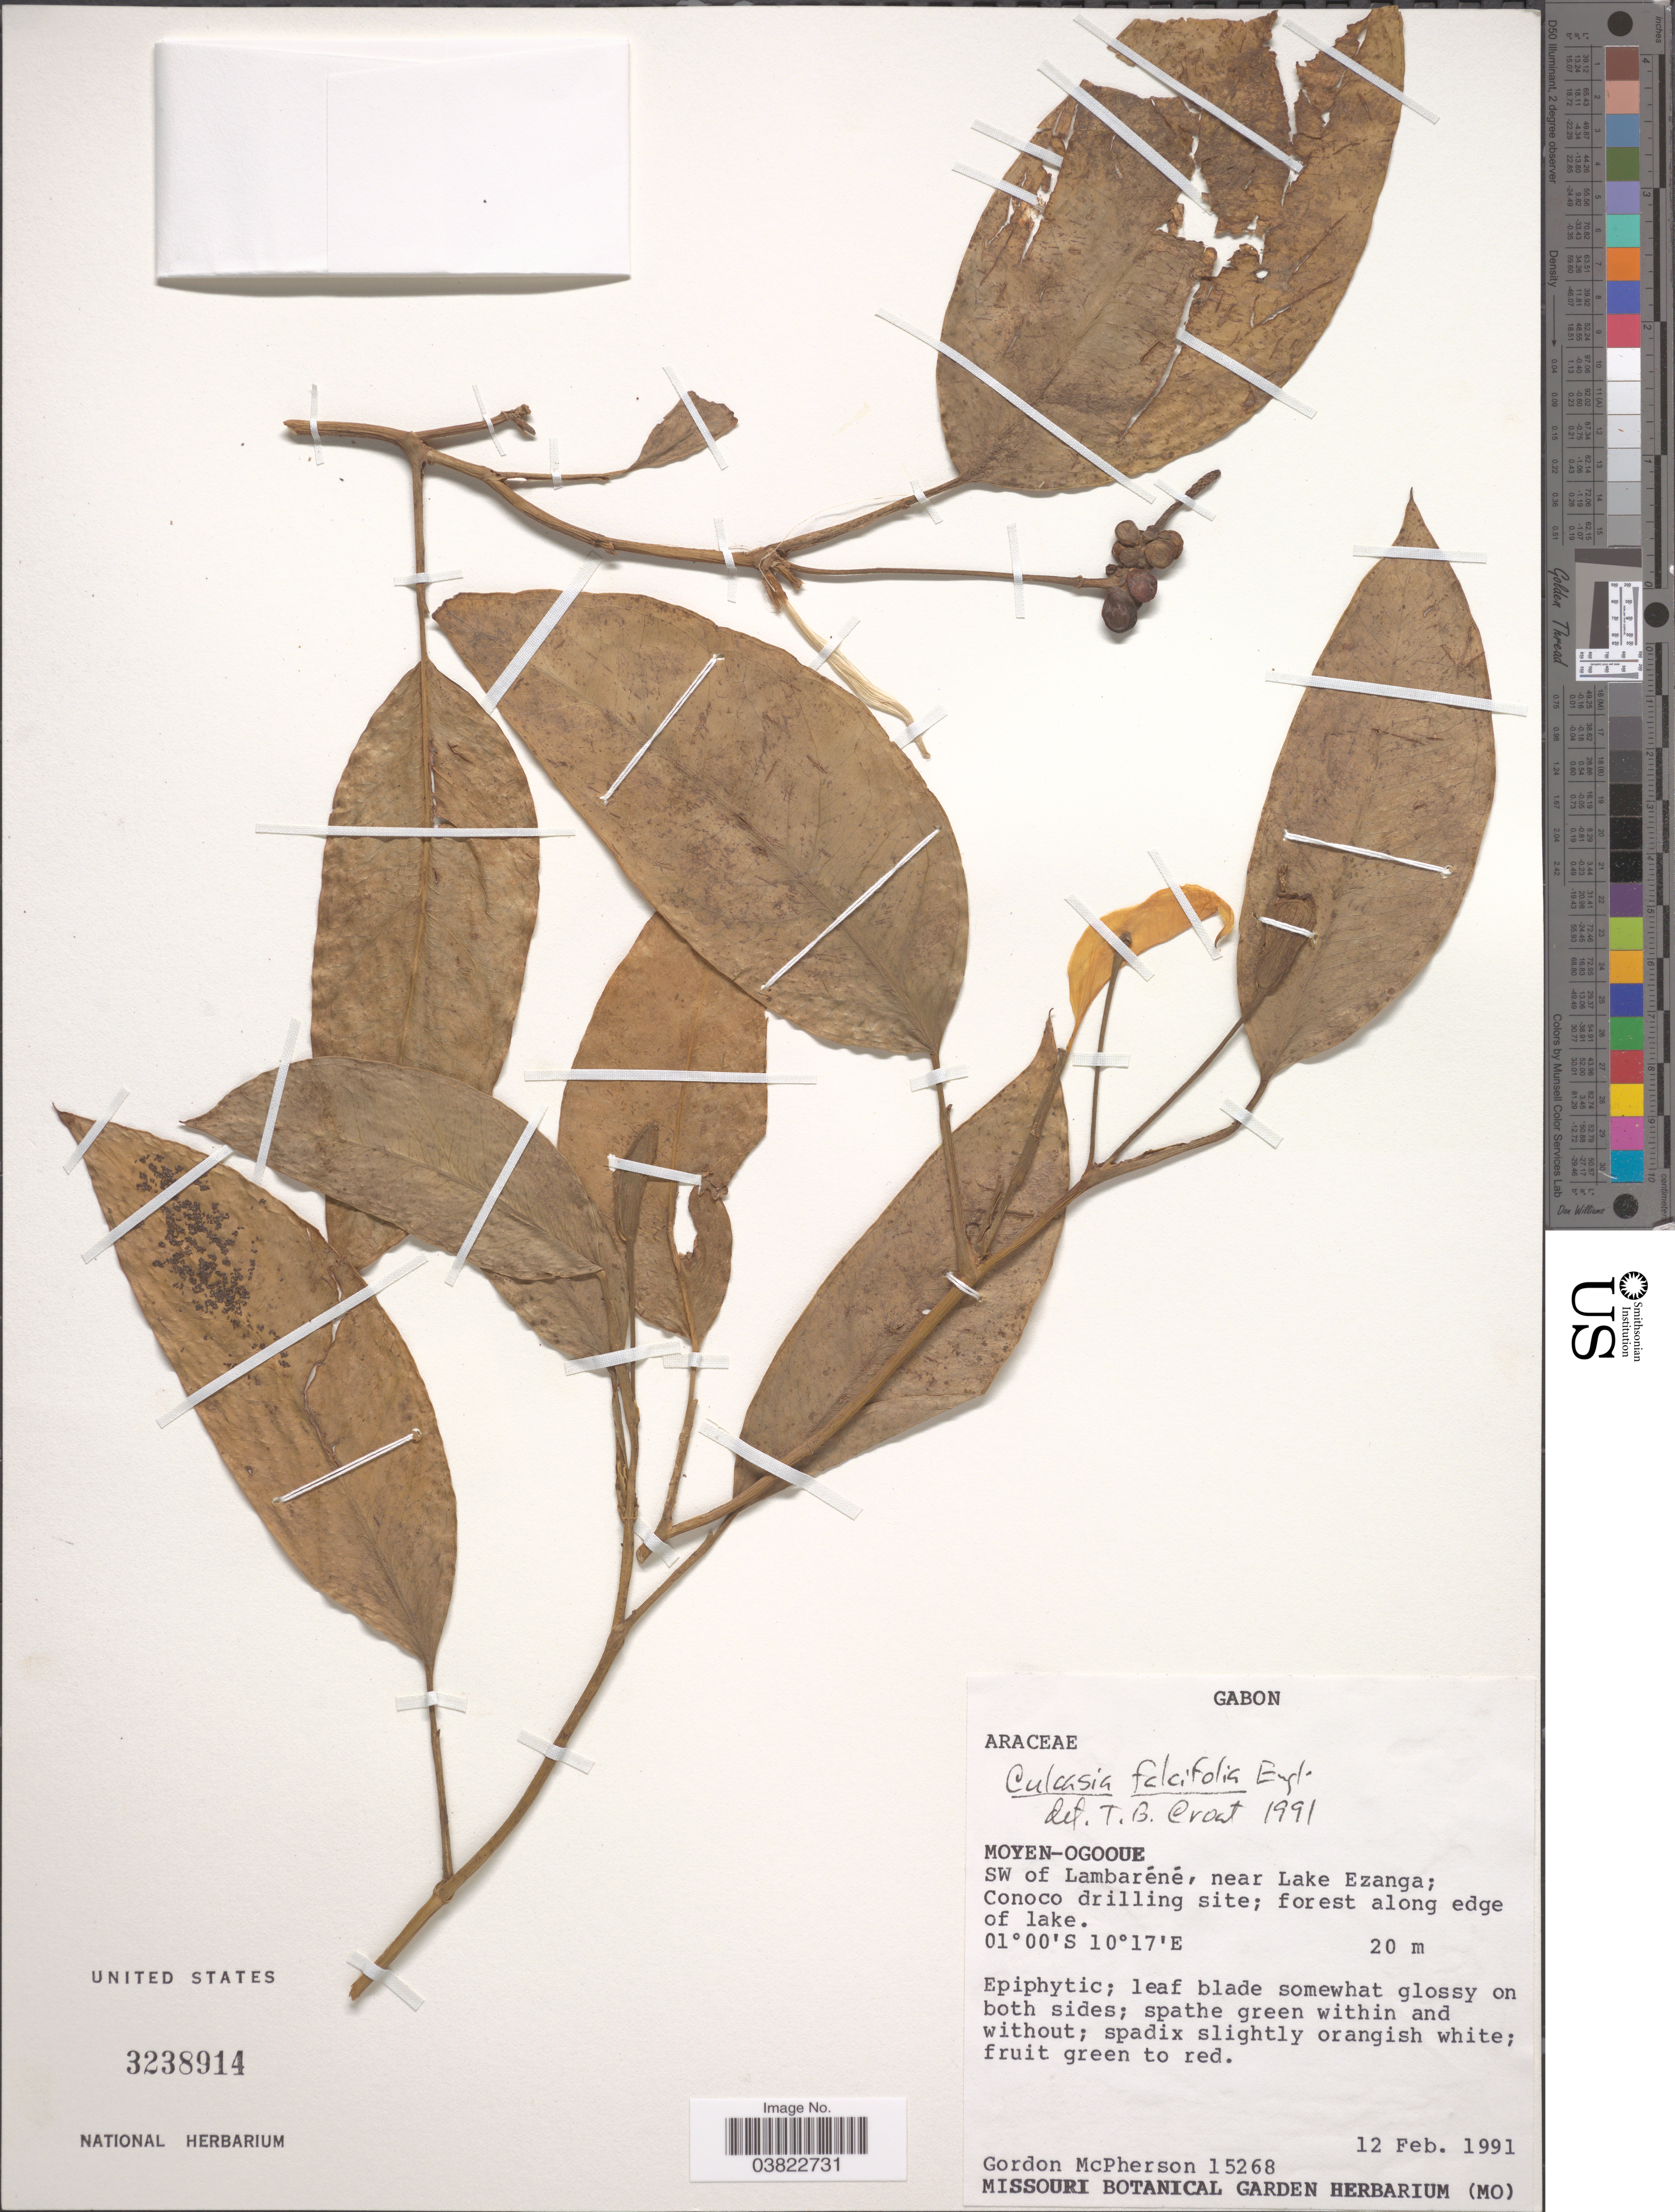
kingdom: Plantae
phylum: Tracheophyta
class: Liliopsida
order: Alismatales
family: Araceae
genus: Culcasia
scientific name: Culcasia falcifolia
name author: Engl.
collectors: G. McPherson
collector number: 15268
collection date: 1991-02-12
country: Gabon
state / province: Moyen-Ogooue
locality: SW of Lambaréné, near Lake Ezanga; Conoco drilling site; forest along edge of lake.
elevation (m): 20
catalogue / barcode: US 3238914